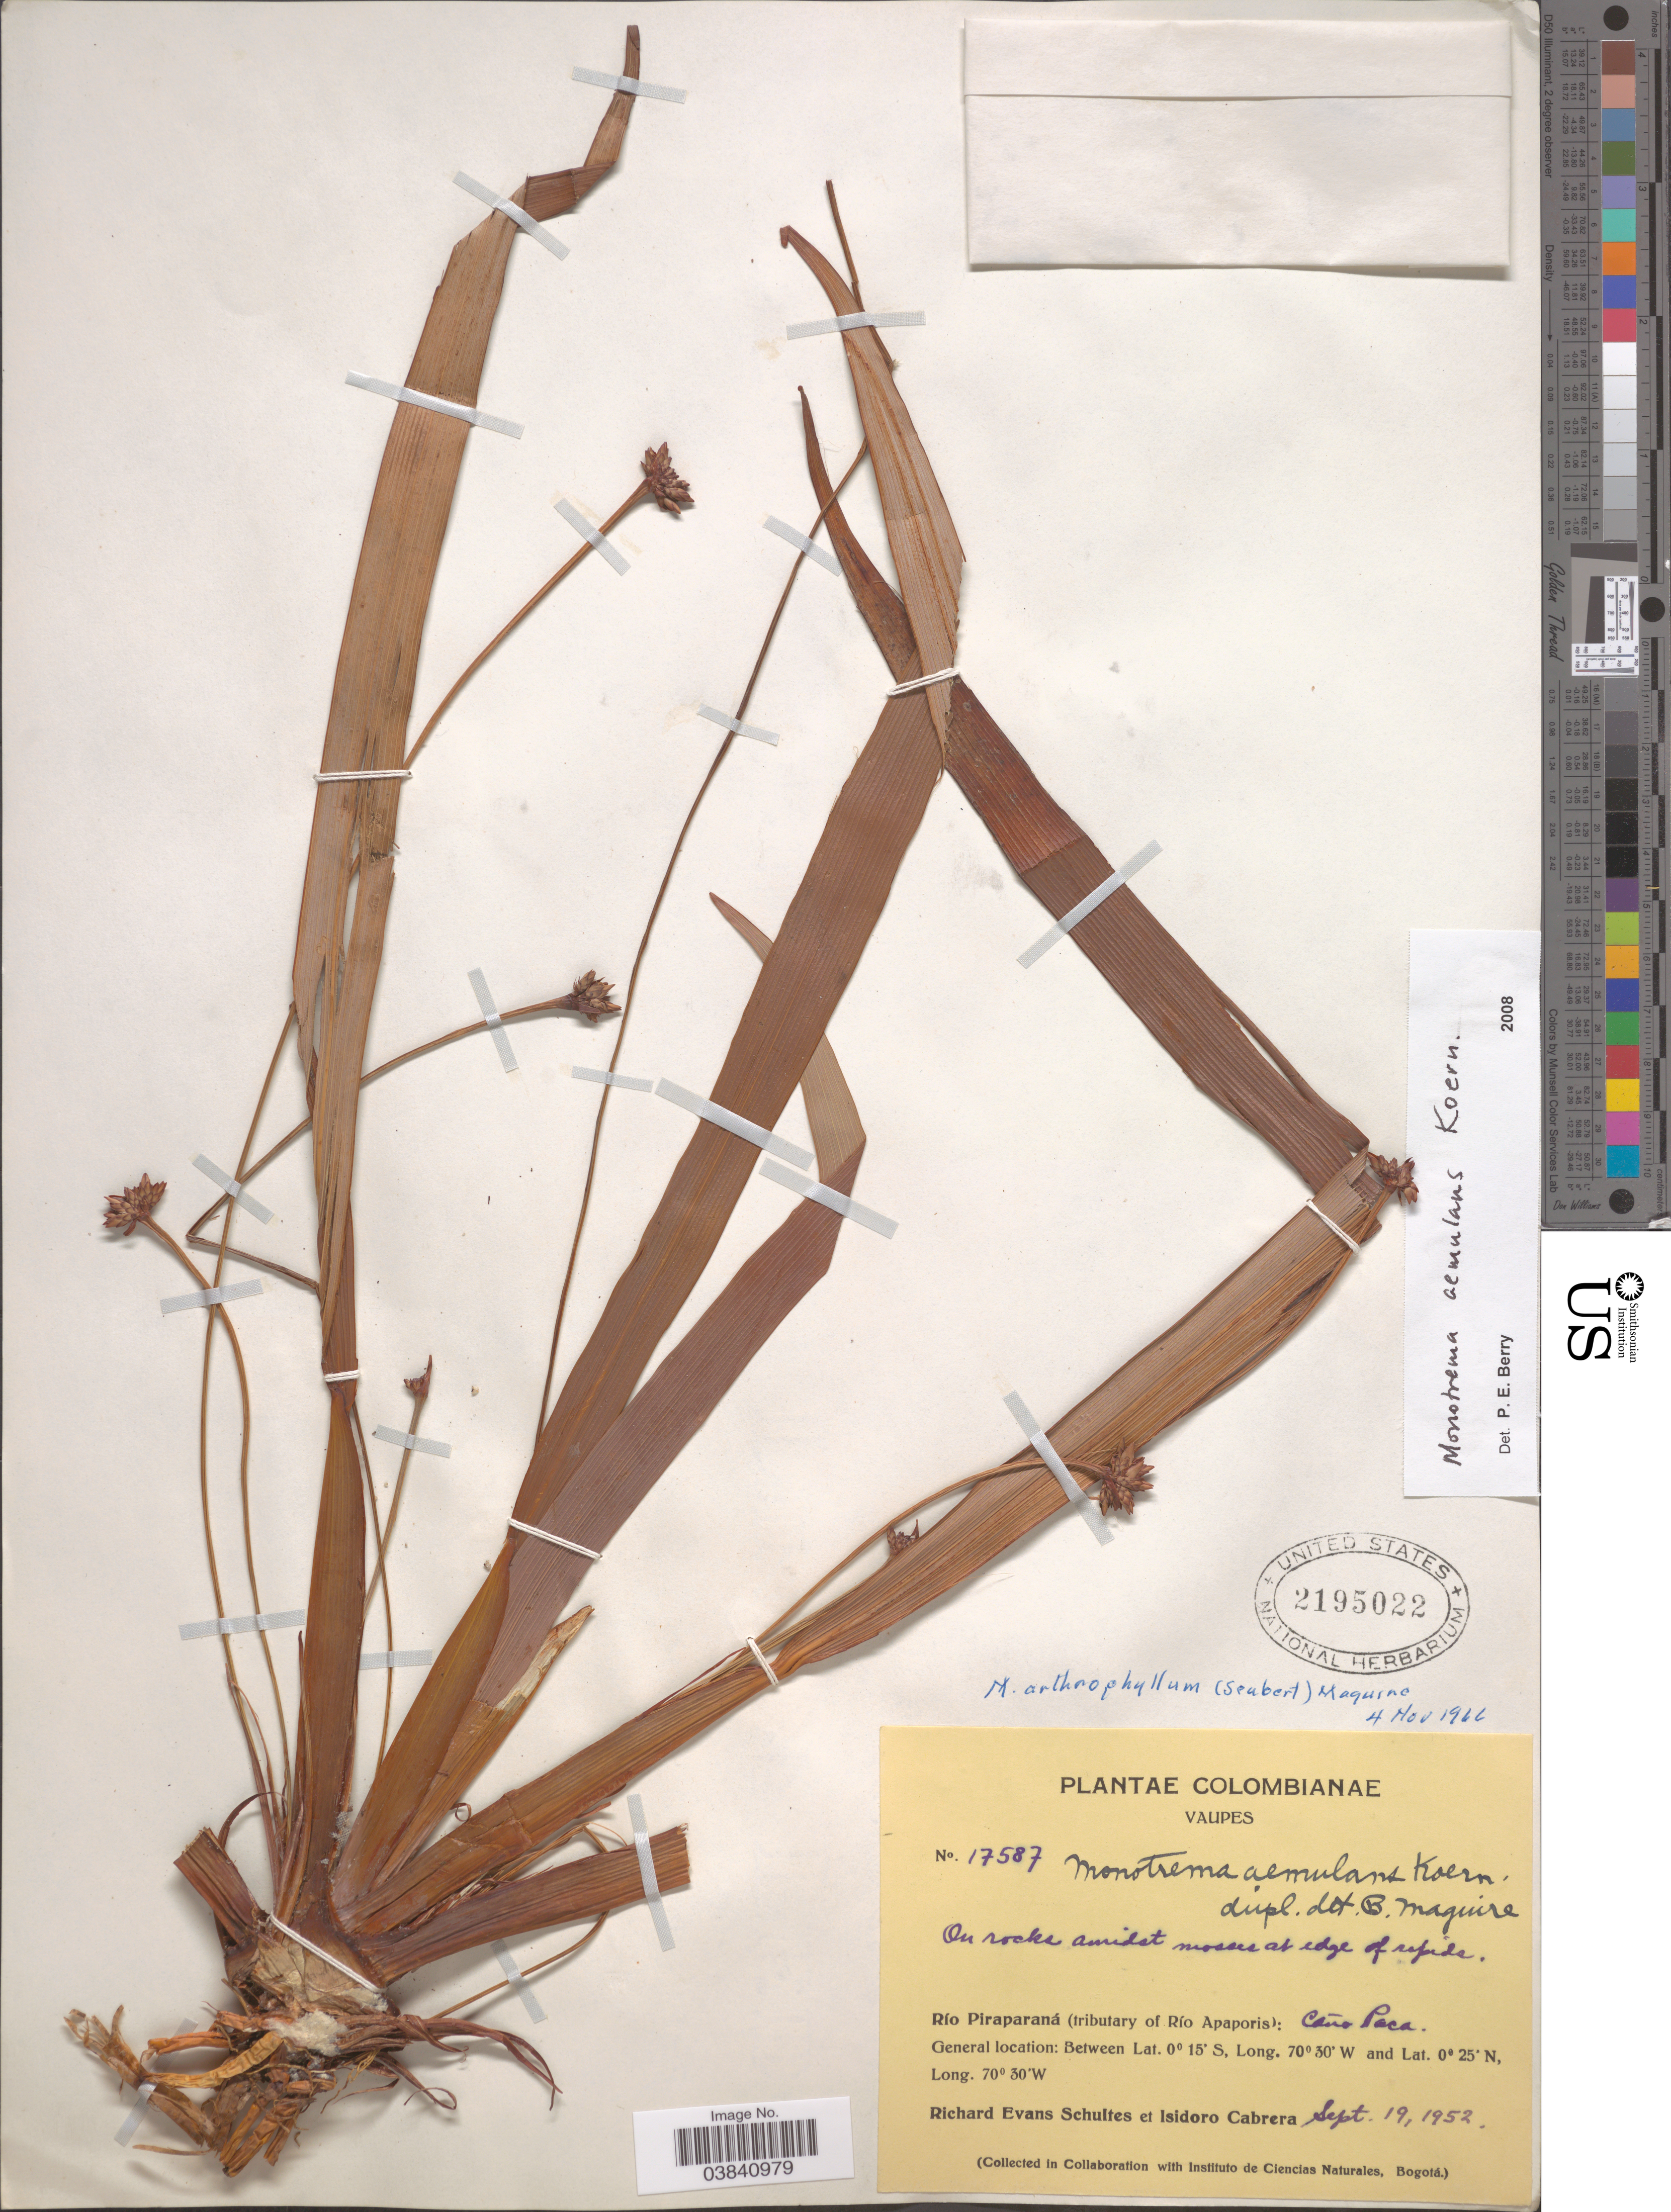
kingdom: Plantae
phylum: Tracheophyta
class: Liliopsida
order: Poales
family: Rapateaceae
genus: Monotrema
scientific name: Monotrema aemulans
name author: Körn.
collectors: R. E. Schultes & I. Cabrera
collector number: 17587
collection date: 1952-09-19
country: Colombia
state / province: Vaupés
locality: Río Piraparaná (tributary of Río Apaporis): Caño Paca.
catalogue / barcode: US 2195022